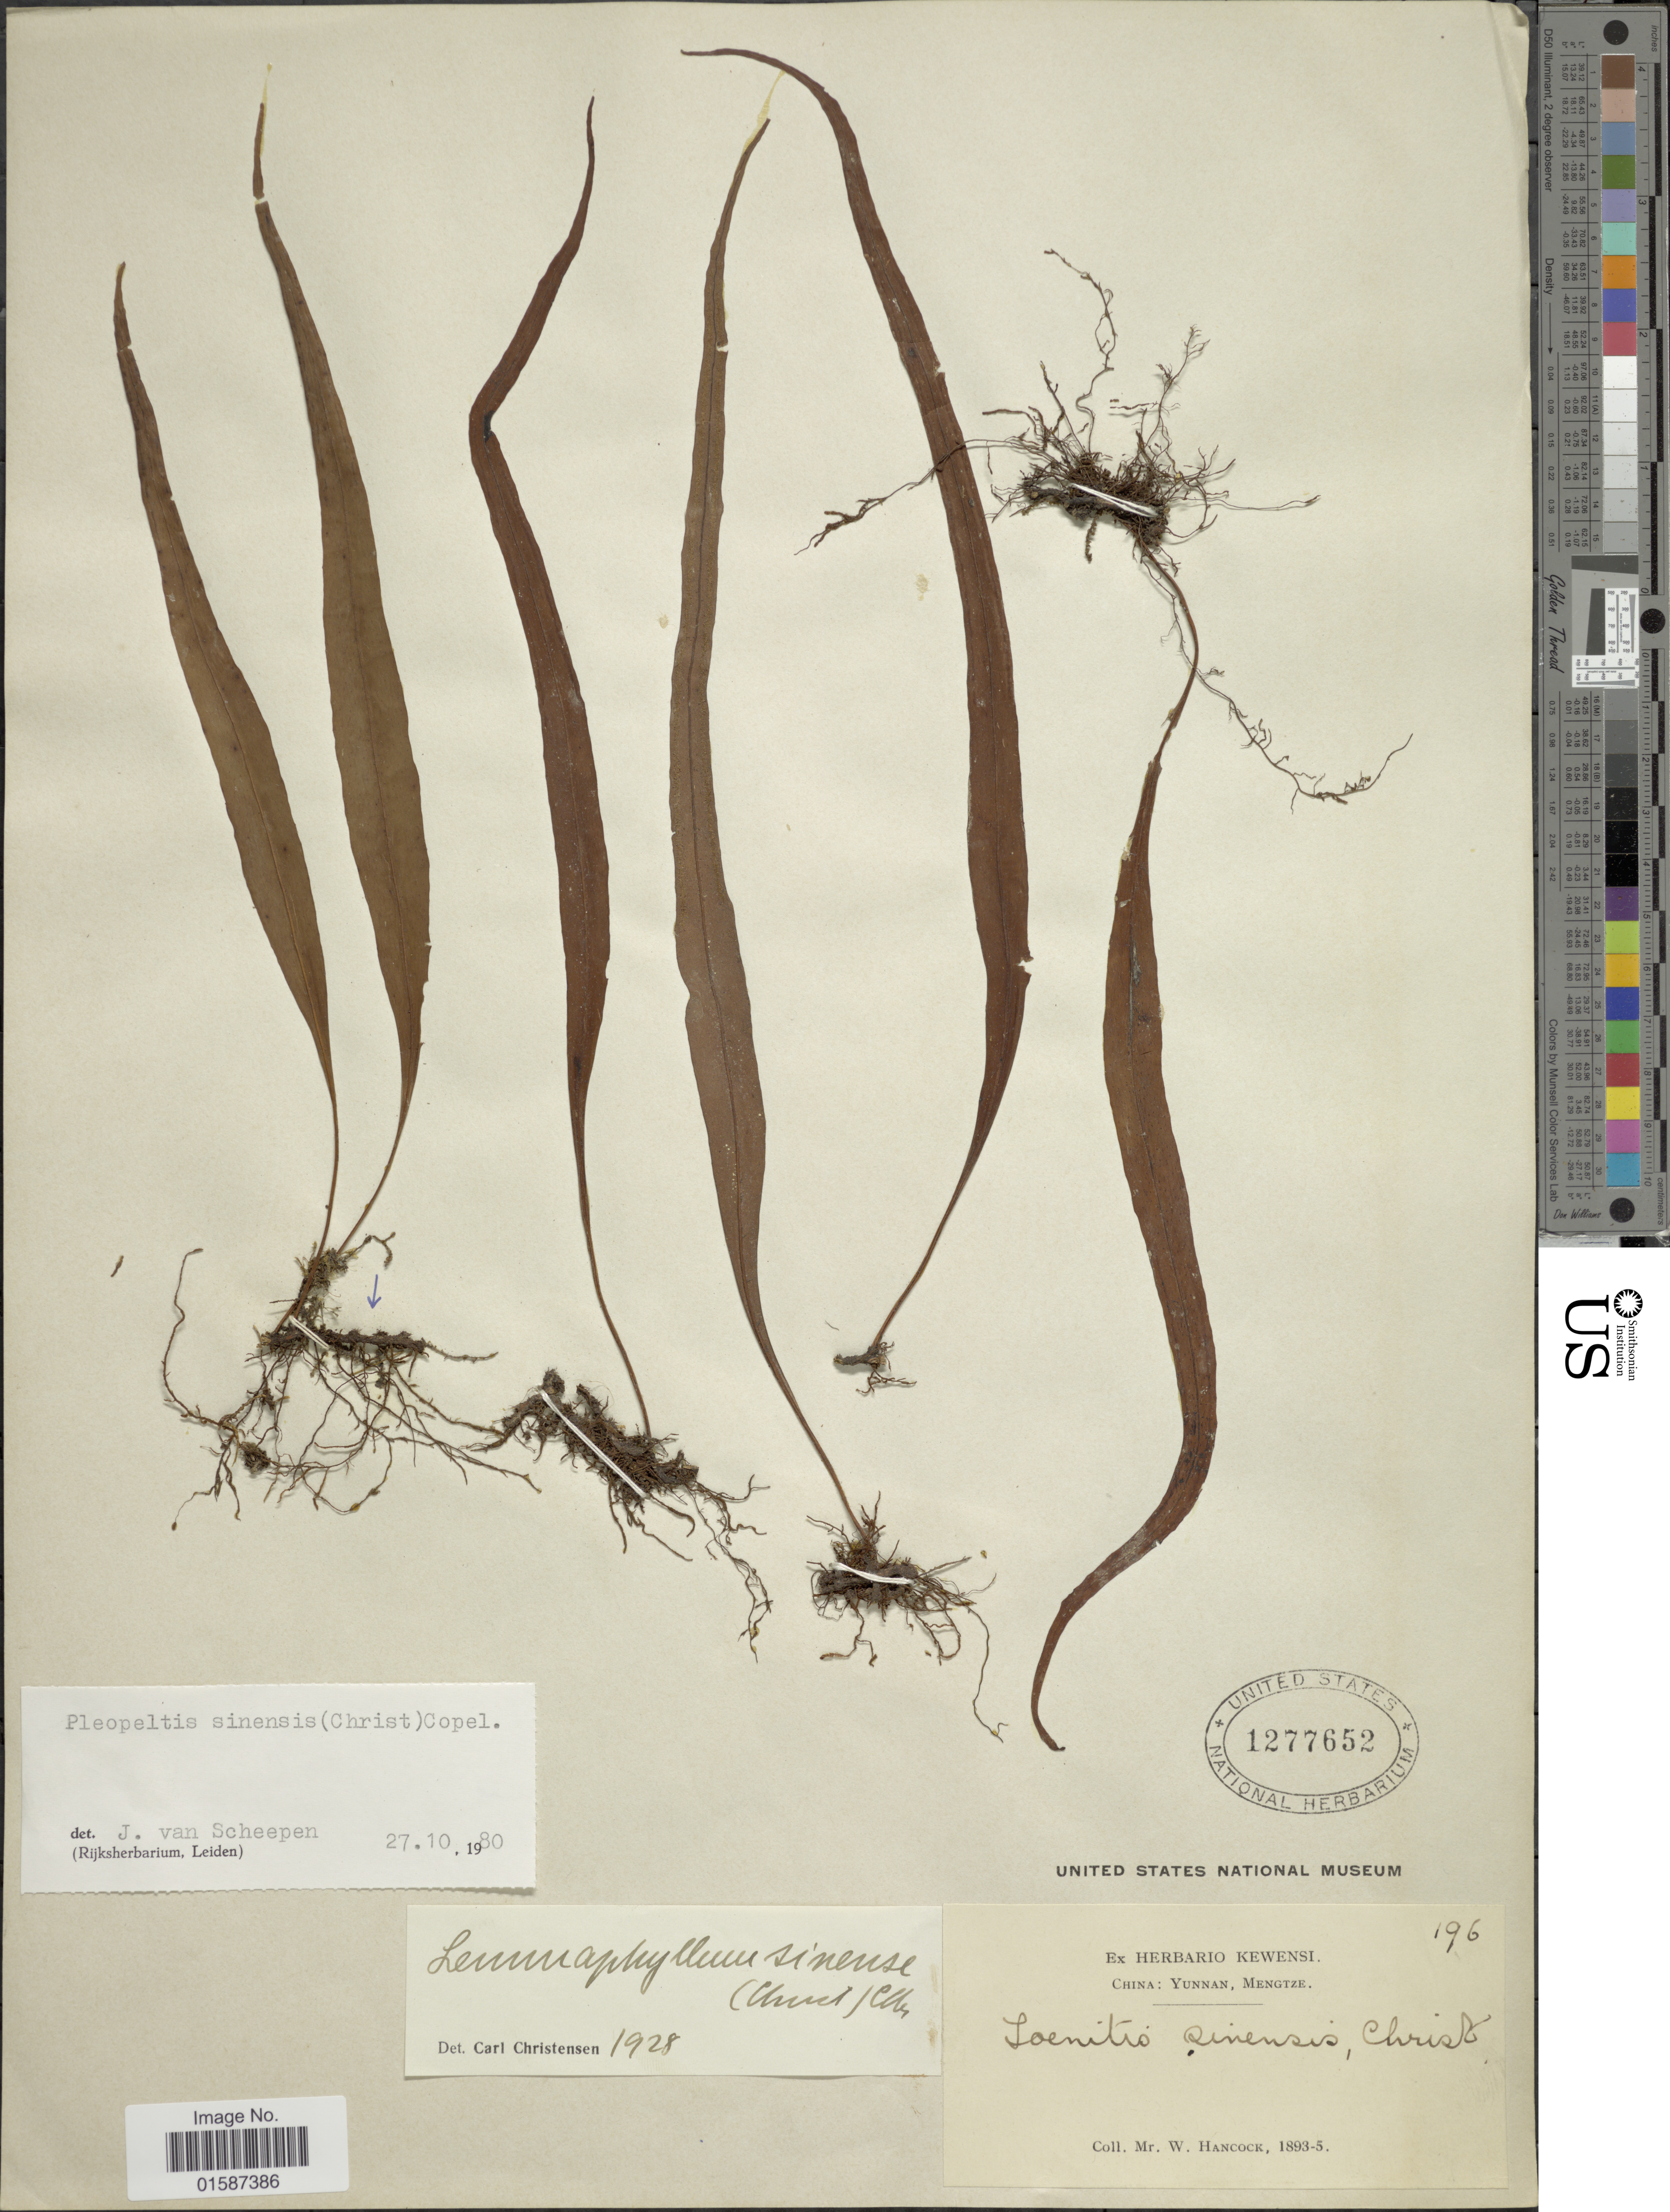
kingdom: Plantae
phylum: Tracheophyta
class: Polypodiopsida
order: Polypodiales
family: Polypodiaceae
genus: Lemmaphyllum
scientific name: Lemmaphyllum sinense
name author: (Christ) C. Chr.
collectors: W. Hancock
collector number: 196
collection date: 1893/1895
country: China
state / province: Yunnan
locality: Yunnan, Mengtze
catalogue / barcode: US 1277652